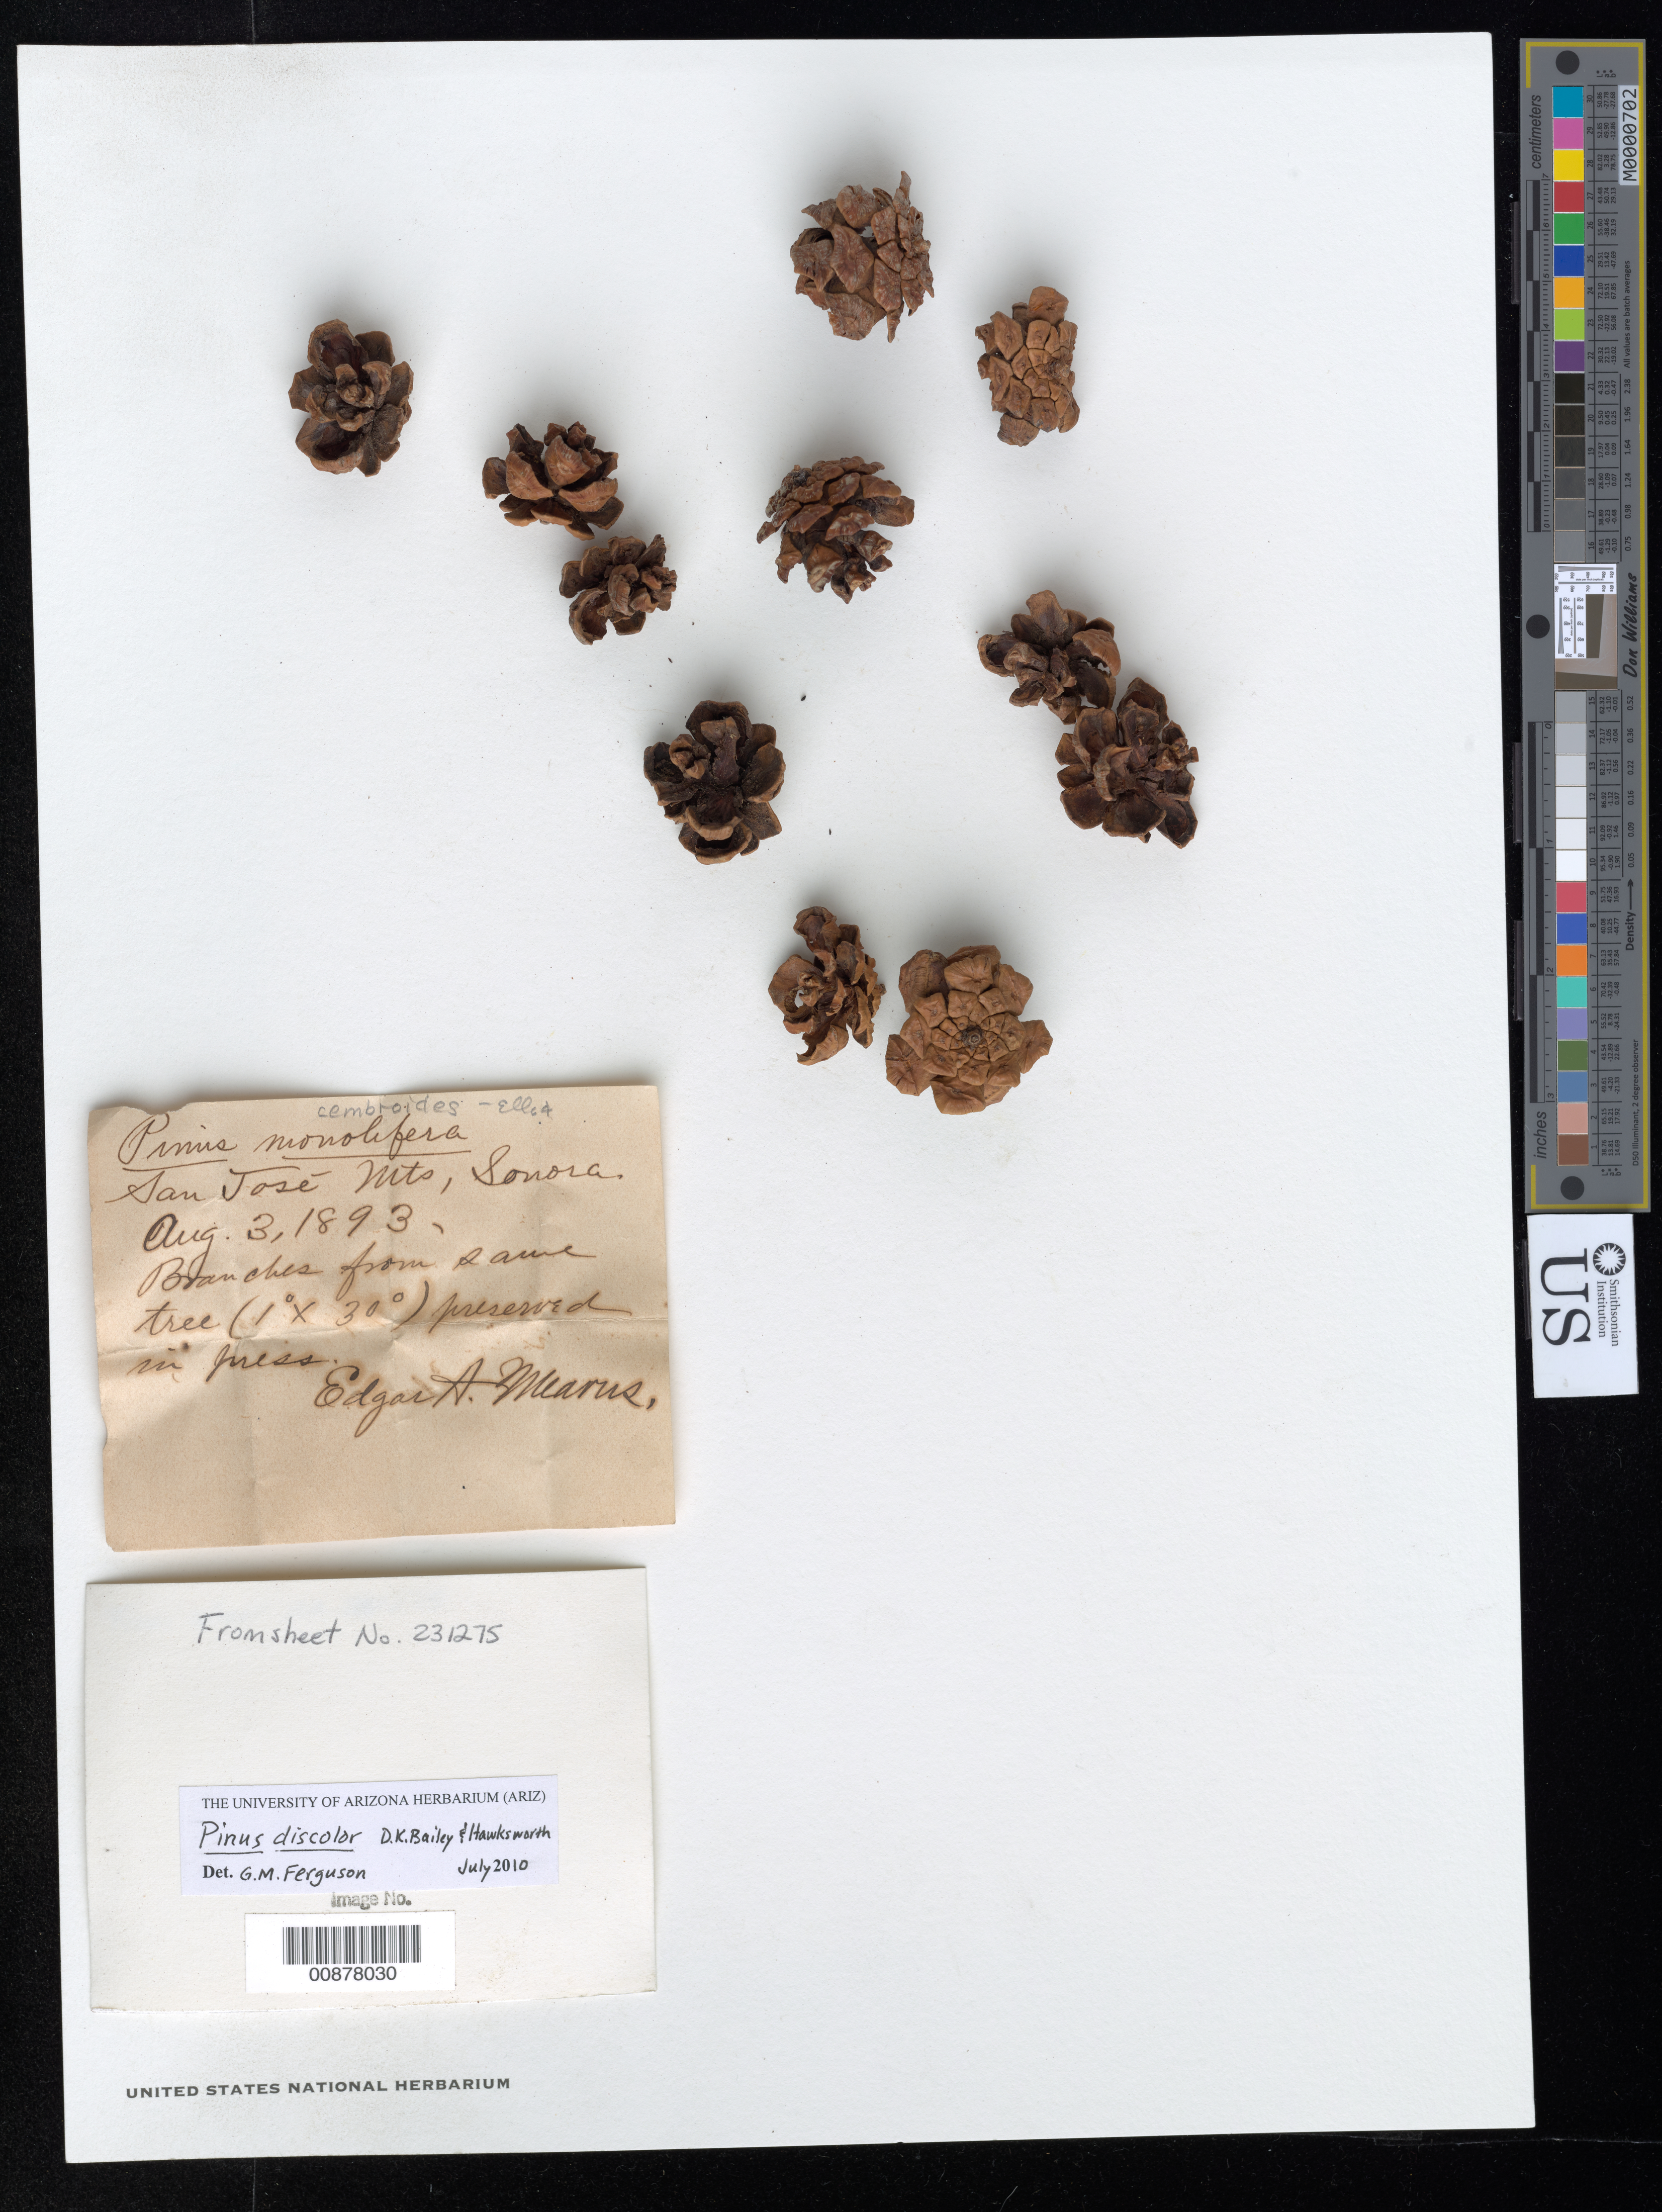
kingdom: Plantae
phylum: Tracheophyta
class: Pinopsida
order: Pinales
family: Pinaceae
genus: Pinus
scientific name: Pinus discolor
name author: D.K. Bailey & Hawksw.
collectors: E. A. Mearns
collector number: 1623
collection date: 1893-08-03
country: Mexico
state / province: Sonora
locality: San Jose Mts.